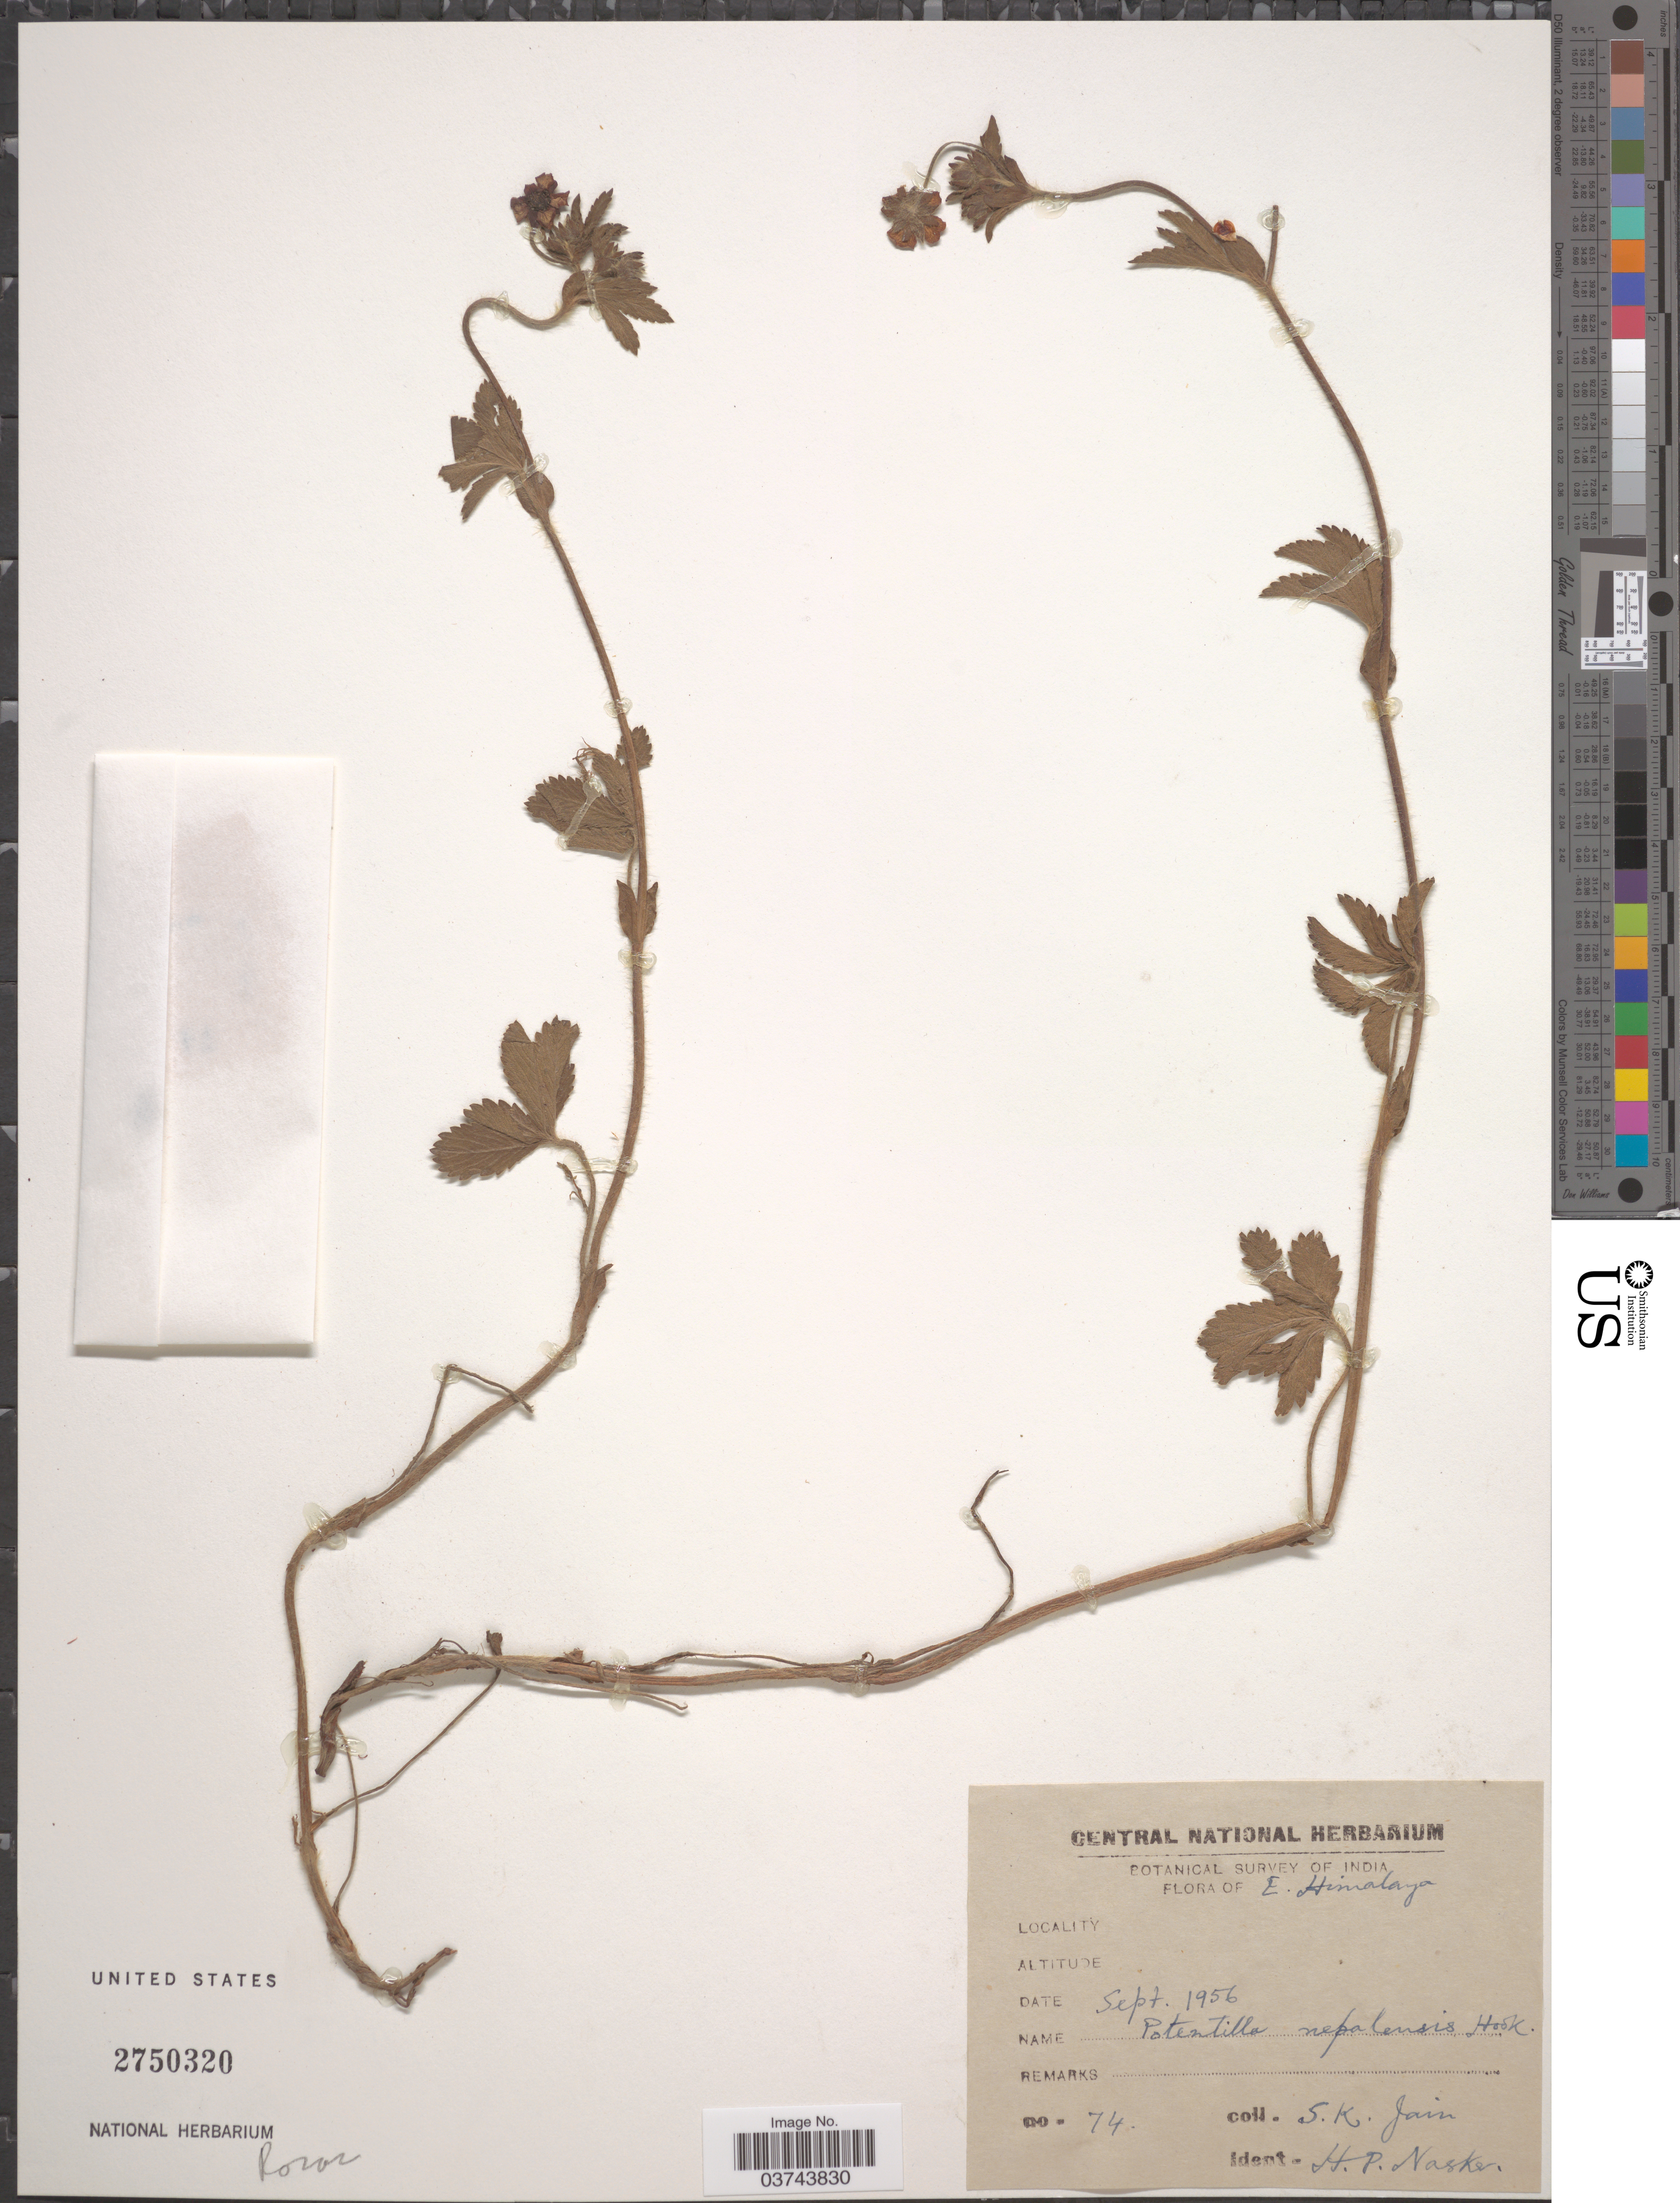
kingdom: Plantae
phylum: Tracheophyta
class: Magnoliopsida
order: Rosales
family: Rosaceae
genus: Potentilla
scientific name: Potentilla nepalensis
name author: Hook.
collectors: S. Jain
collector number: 74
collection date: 1956-09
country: India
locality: E. Himalaya.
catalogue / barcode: US 2750320